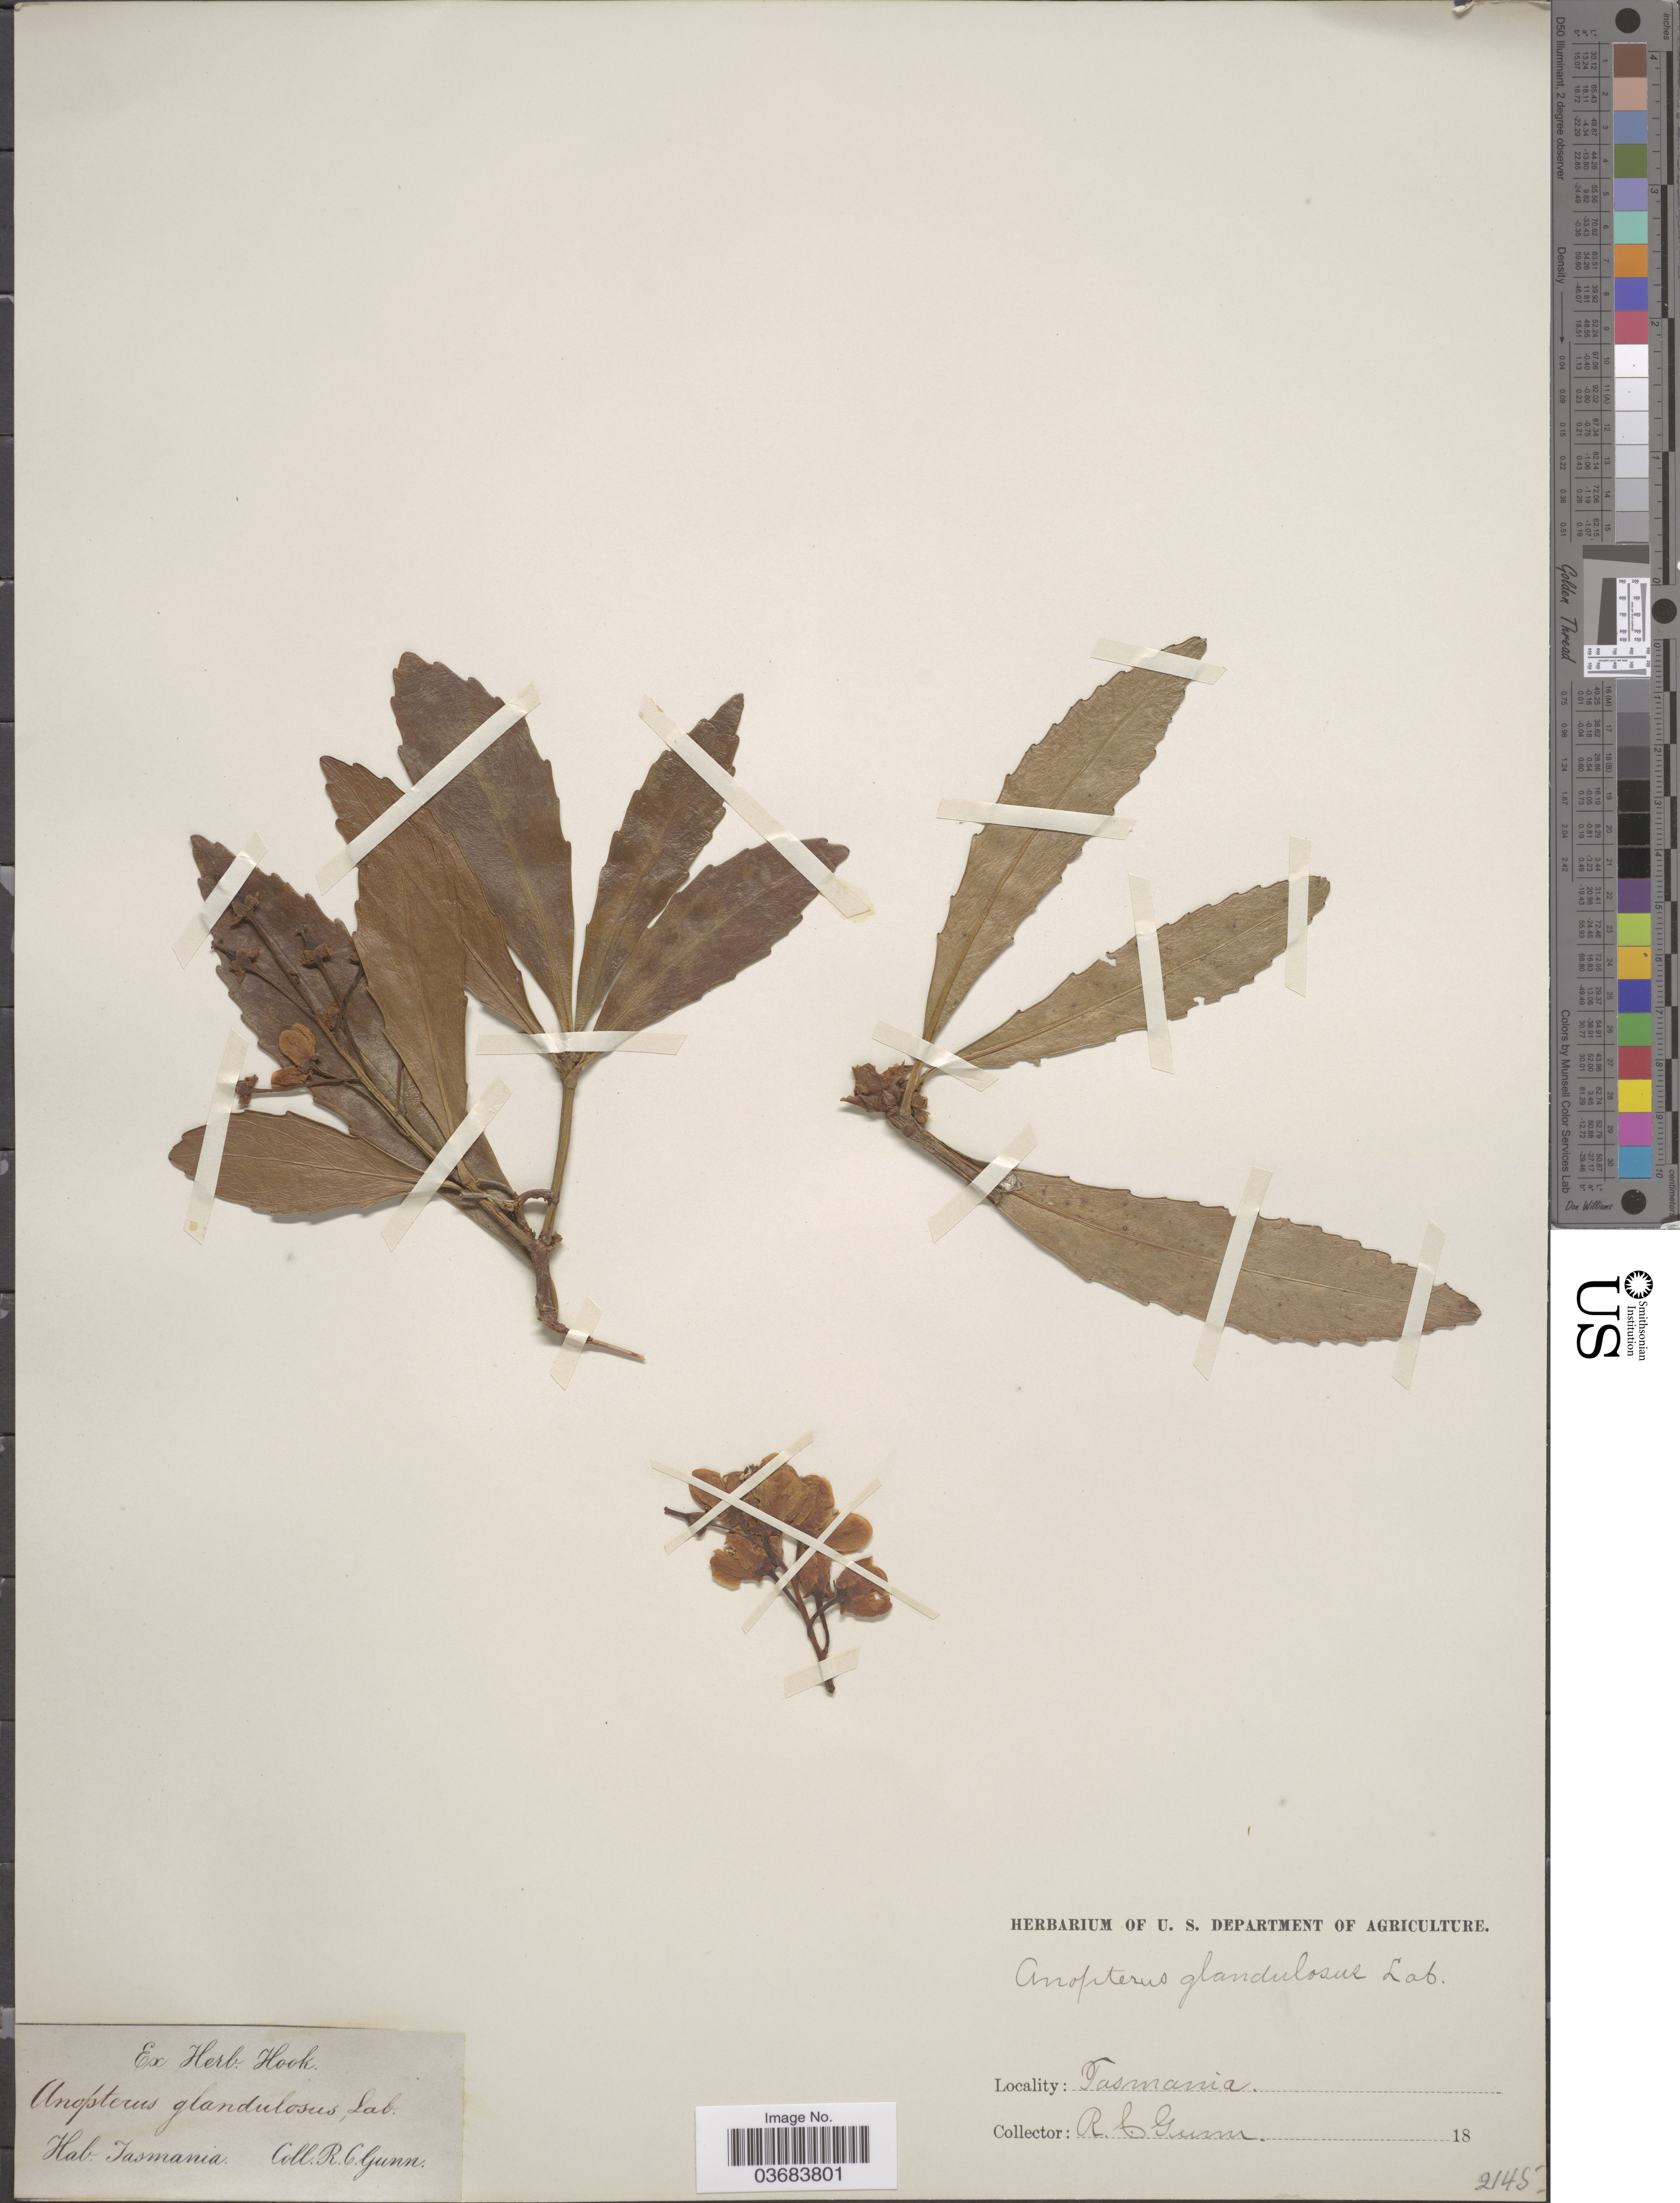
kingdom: Plantae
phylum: Tracheophyta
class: Magnoliopsida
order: Escalloniales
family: Escalloniaceae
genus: Anopterus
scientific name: Anopterus glandulosus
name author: Labill.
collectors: R. Gunn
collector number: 2145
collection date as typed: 18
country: Australia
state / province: Tasmania